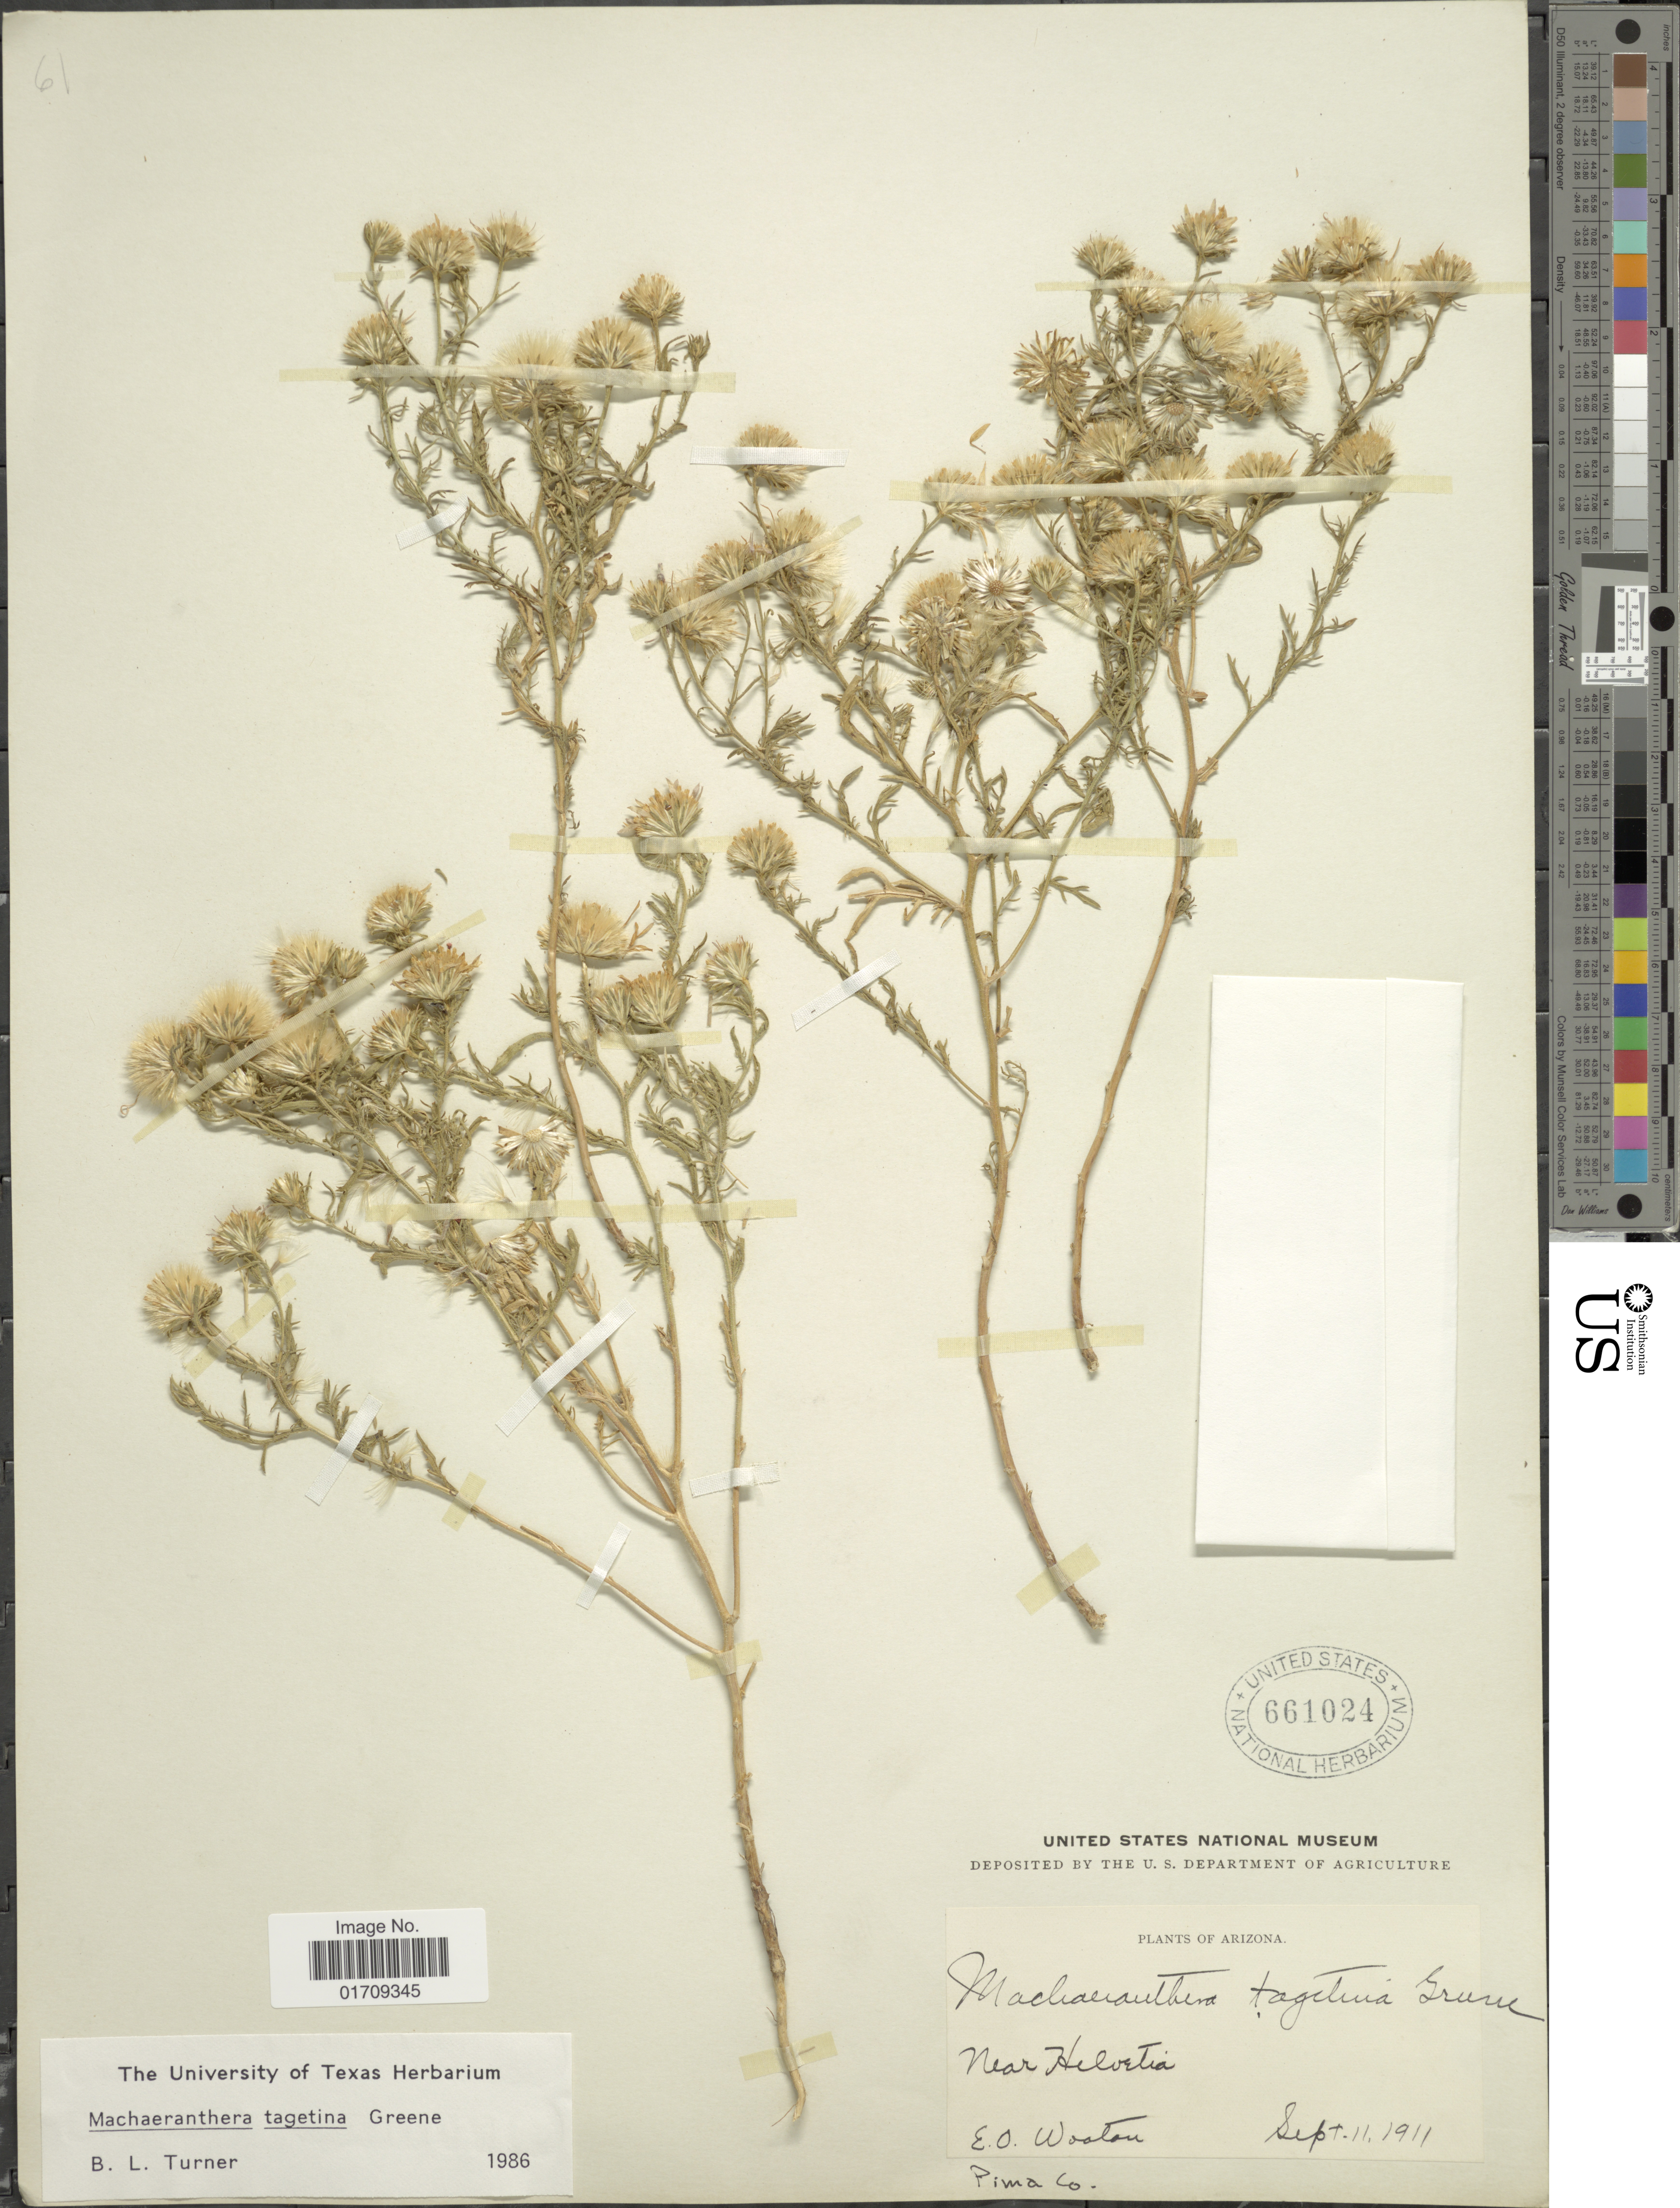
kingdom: Plantae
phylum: Tracheophyta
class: Magnoliopsida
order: Asterales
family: Asteraceae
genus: Machaeranthera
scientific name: Machaeranthera tagetina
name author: Greene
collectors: E. O. Wooton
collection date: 1911-09-11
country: United States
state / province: Arizona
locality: Near Helvetia, Pima Co.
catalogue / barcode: US 661024